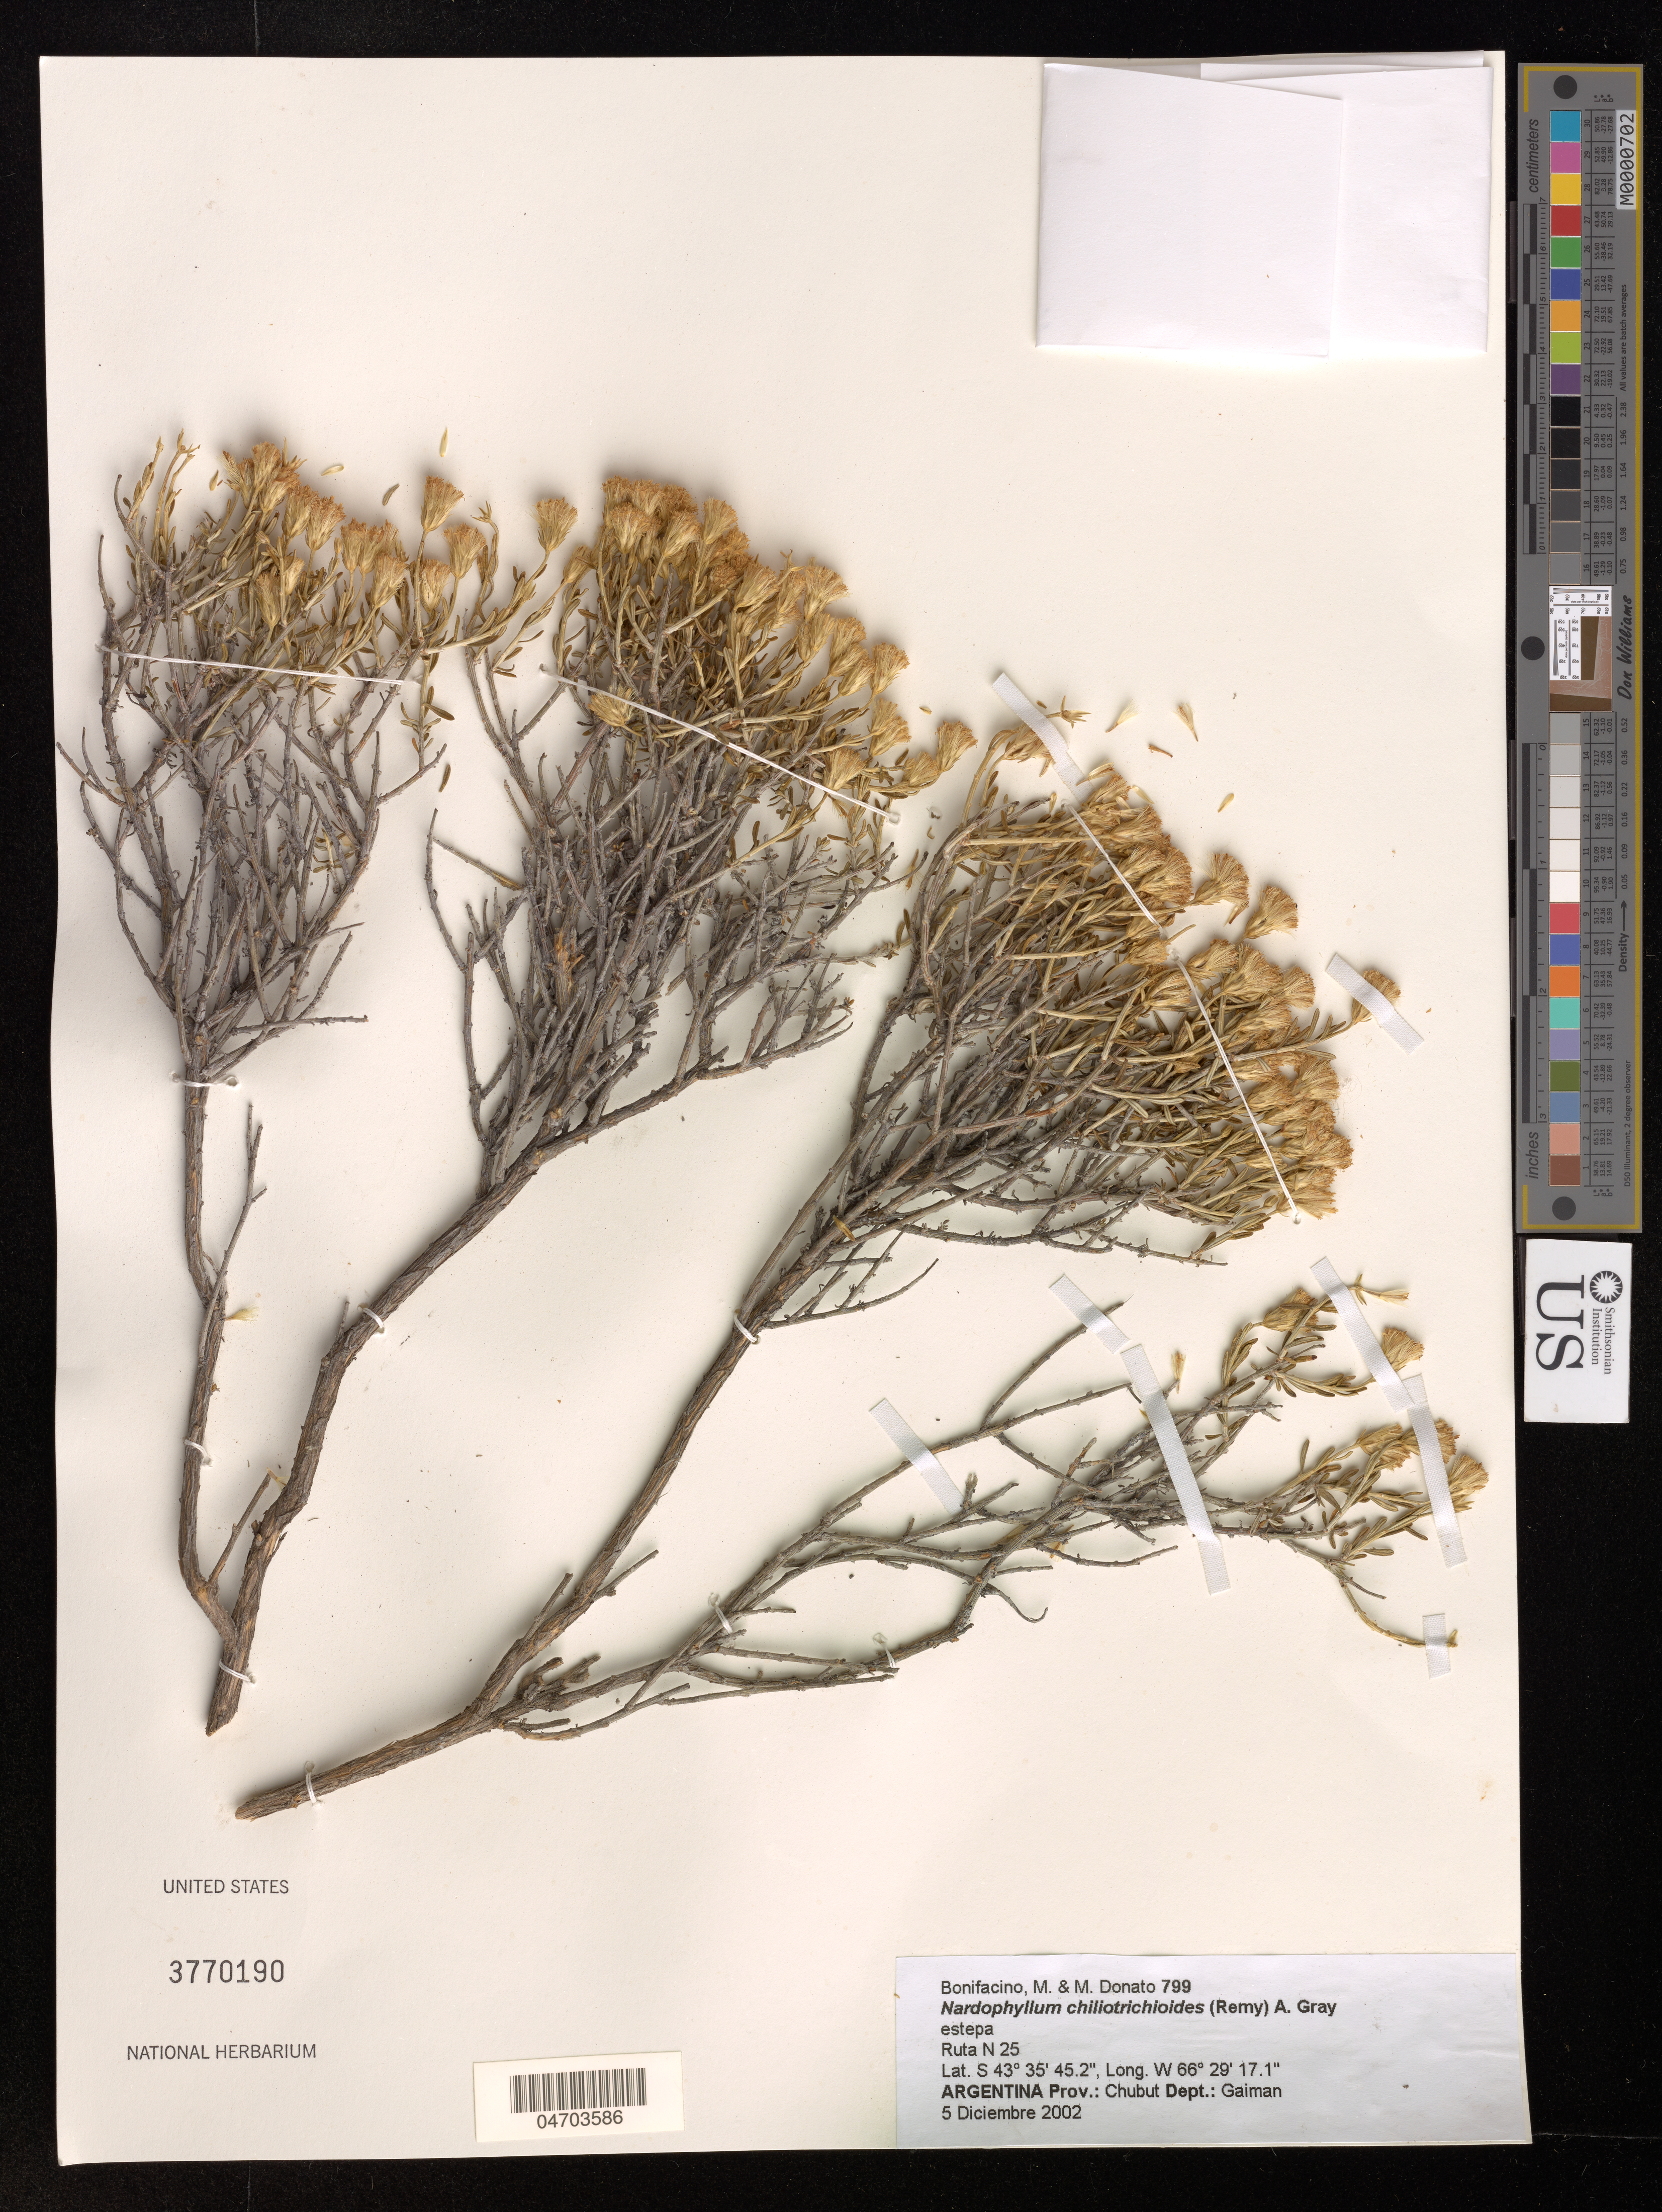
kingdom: Plantae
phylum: Tracheophyta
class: Magnoliopsida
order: Asterales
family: Asteraceae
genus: Nardophyllum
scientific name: Nardophyllum chiliotrichoides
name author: (J. Rémy) A. Gray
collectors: M. Bonifacino & M. Donato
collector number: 799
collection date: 2002-12-05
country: Argentina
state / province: Chubut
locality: Gaiman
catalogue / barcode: US 3770190